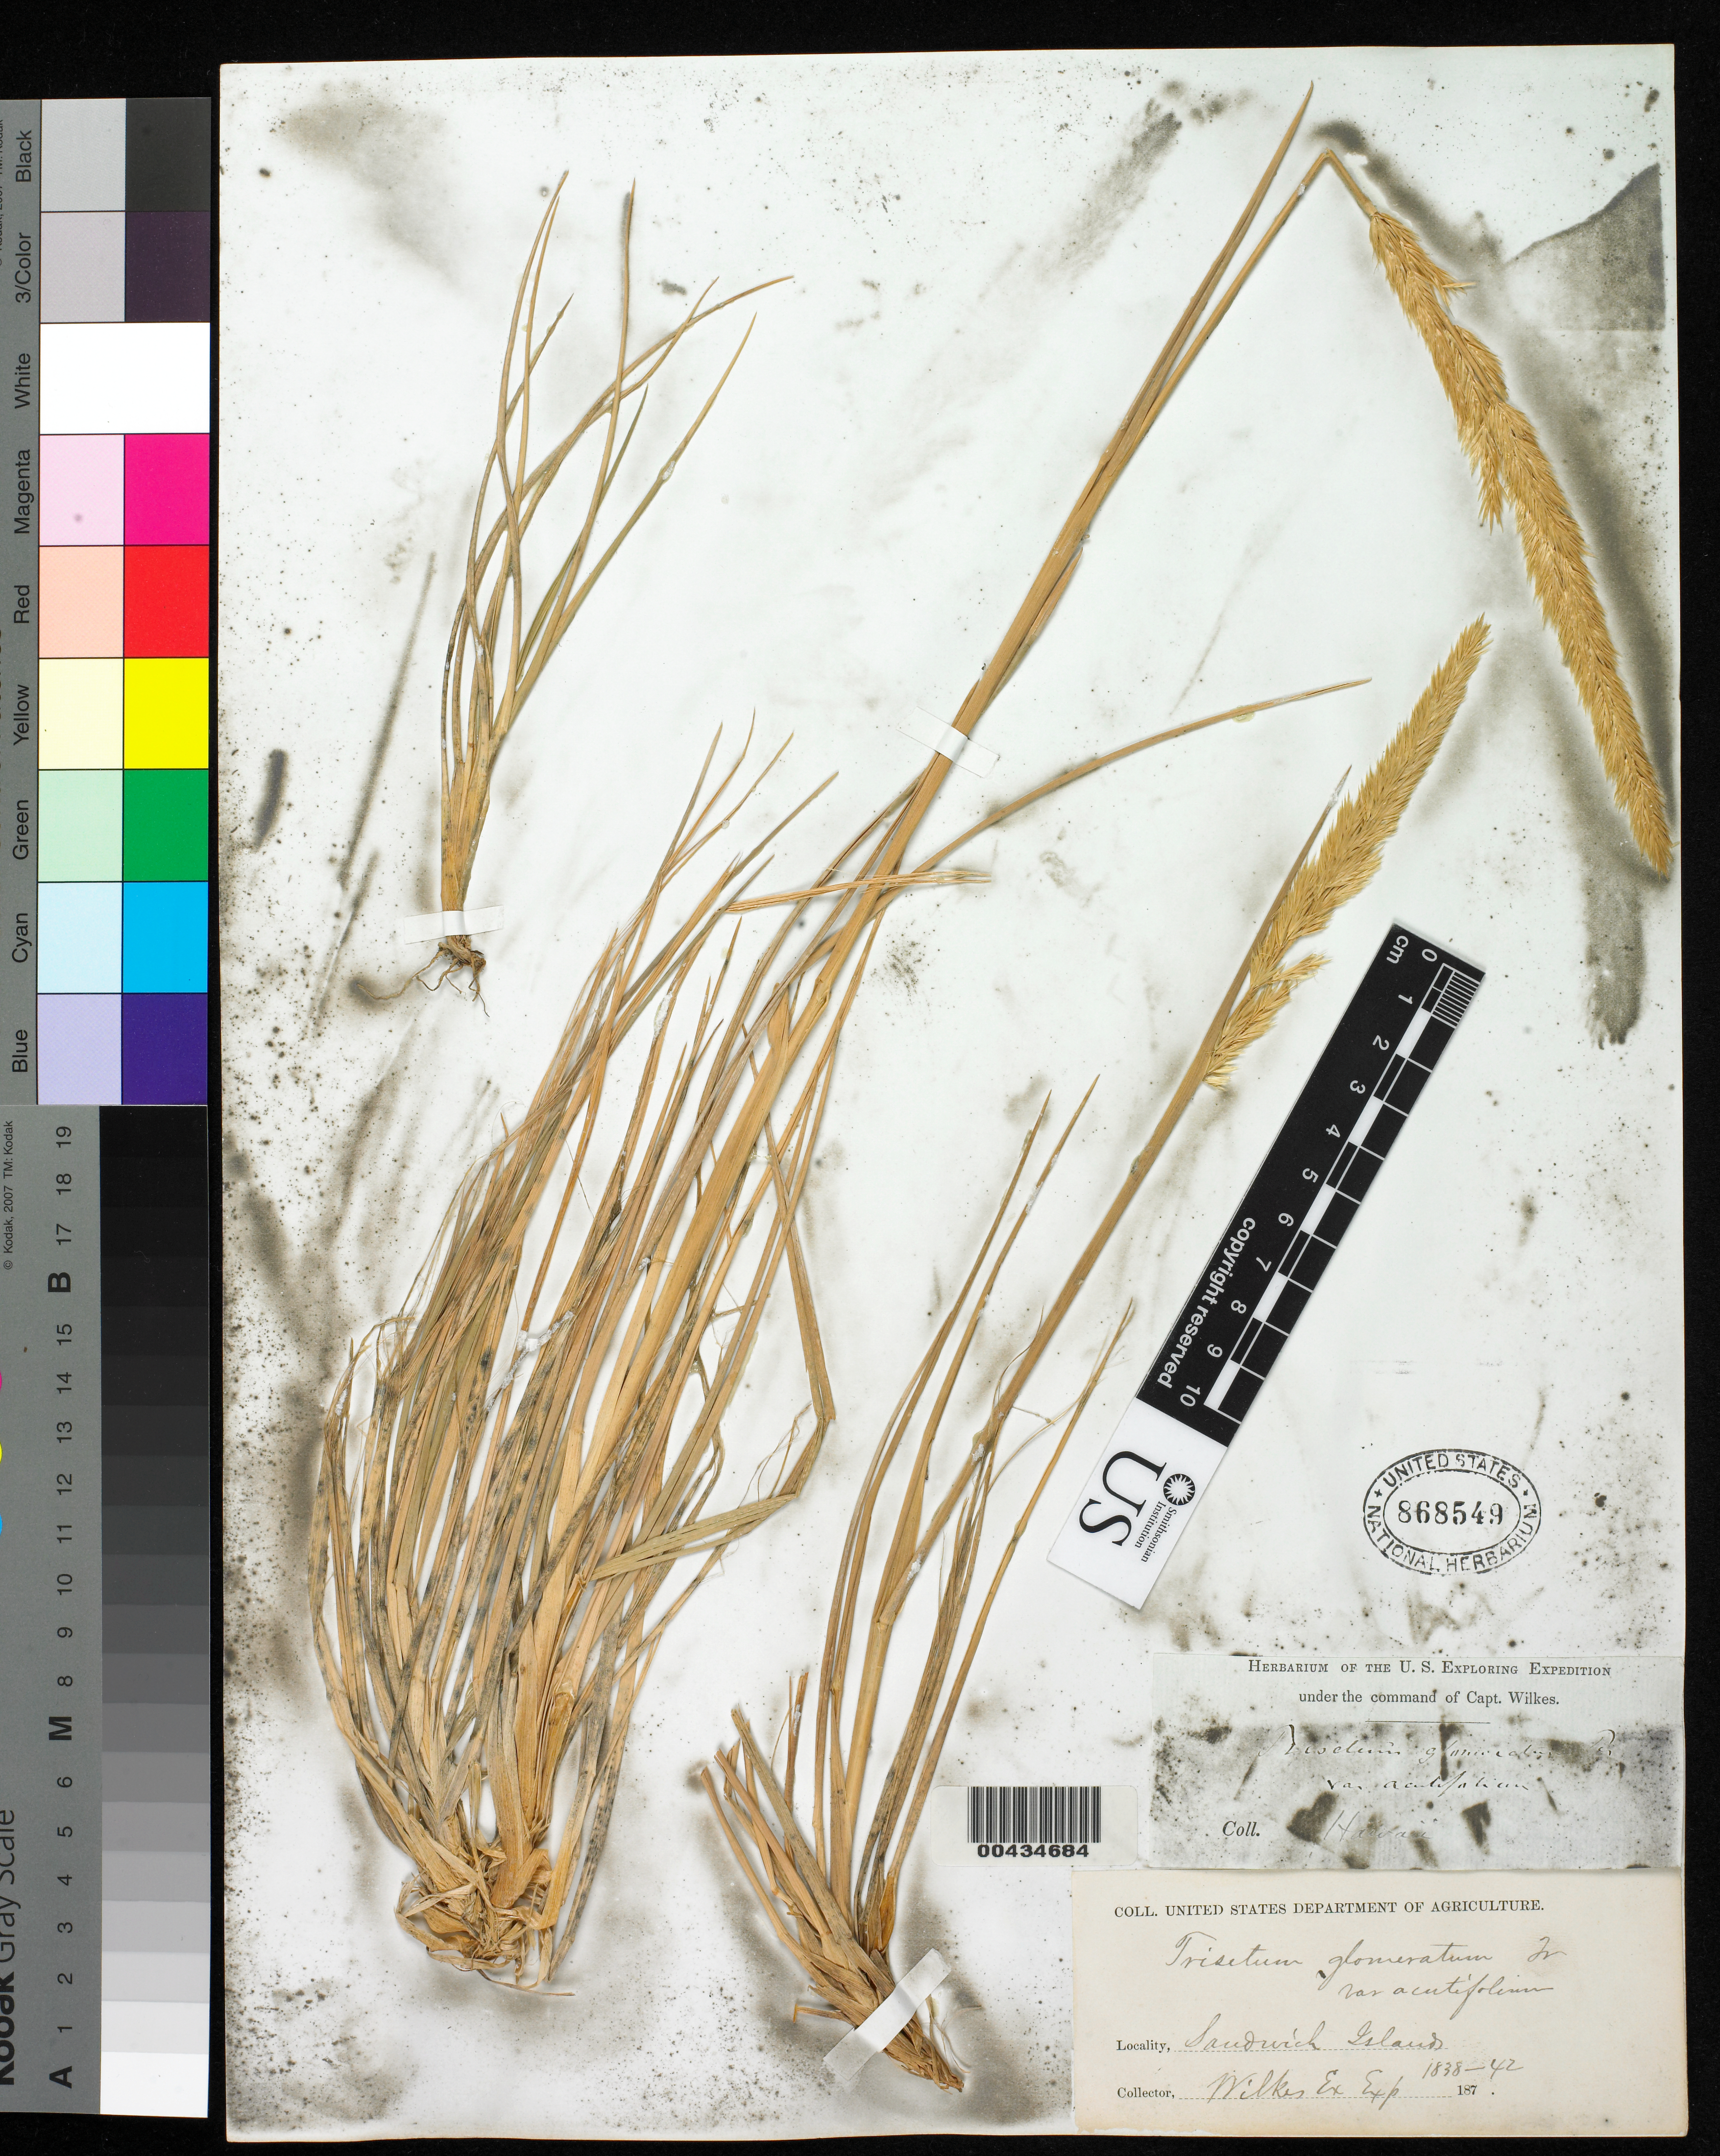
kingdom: Plantae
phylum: Tracheophyta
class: Liliopsida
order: Poales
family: Poaceae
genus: Koeleria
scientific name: Koeleria glomerata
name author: Kunth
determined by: Poaceae Reorganization Project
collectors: Wilkes Explor. Exped.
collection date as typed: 1838 to -- --- 1842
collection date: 1838/1842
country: United States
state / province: Hawaii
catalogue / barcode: US 868549